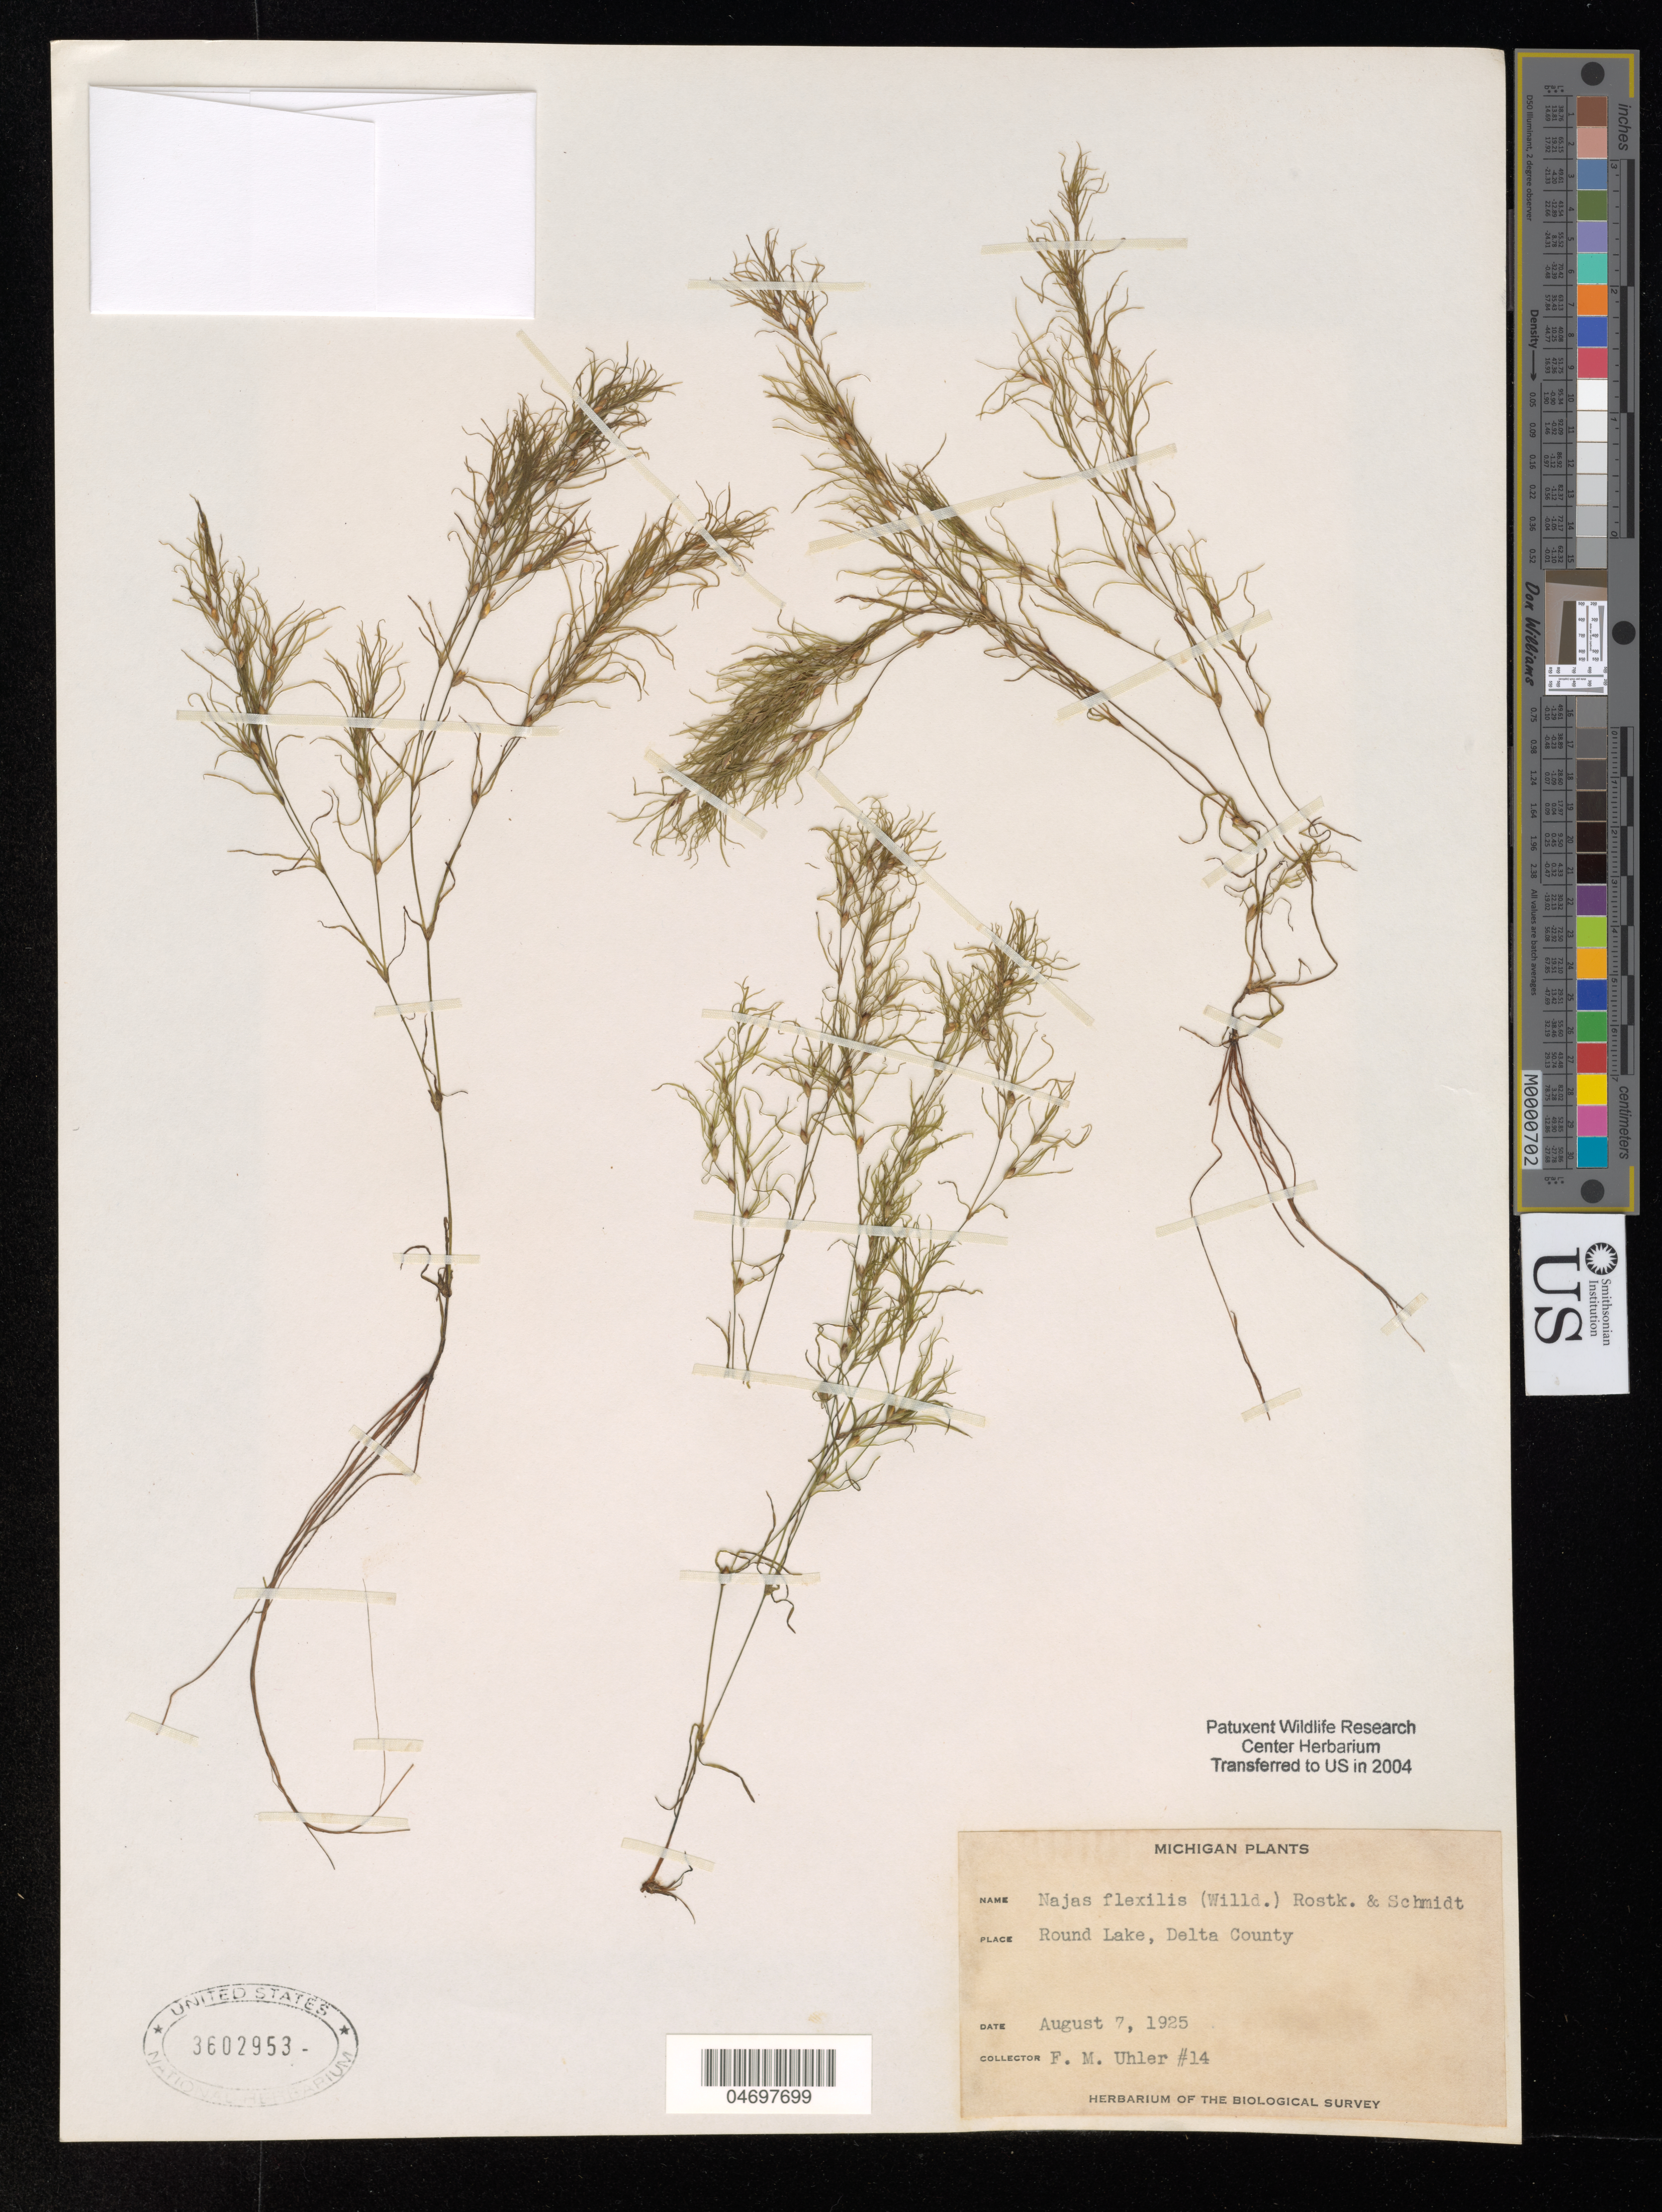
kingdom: Plantae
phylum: Tracheophyta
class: Liliopsida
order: Alismatales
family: Hydrocharitaceae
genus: Najas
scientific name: Najas flexilis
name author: (Willd.) Rostk. & Schmidt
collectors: F. M. Uhler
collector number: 14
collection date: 1925-08-07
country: United States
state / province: Michigan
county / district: Delta Co.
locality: Round Lake.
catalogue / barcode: US 3602953